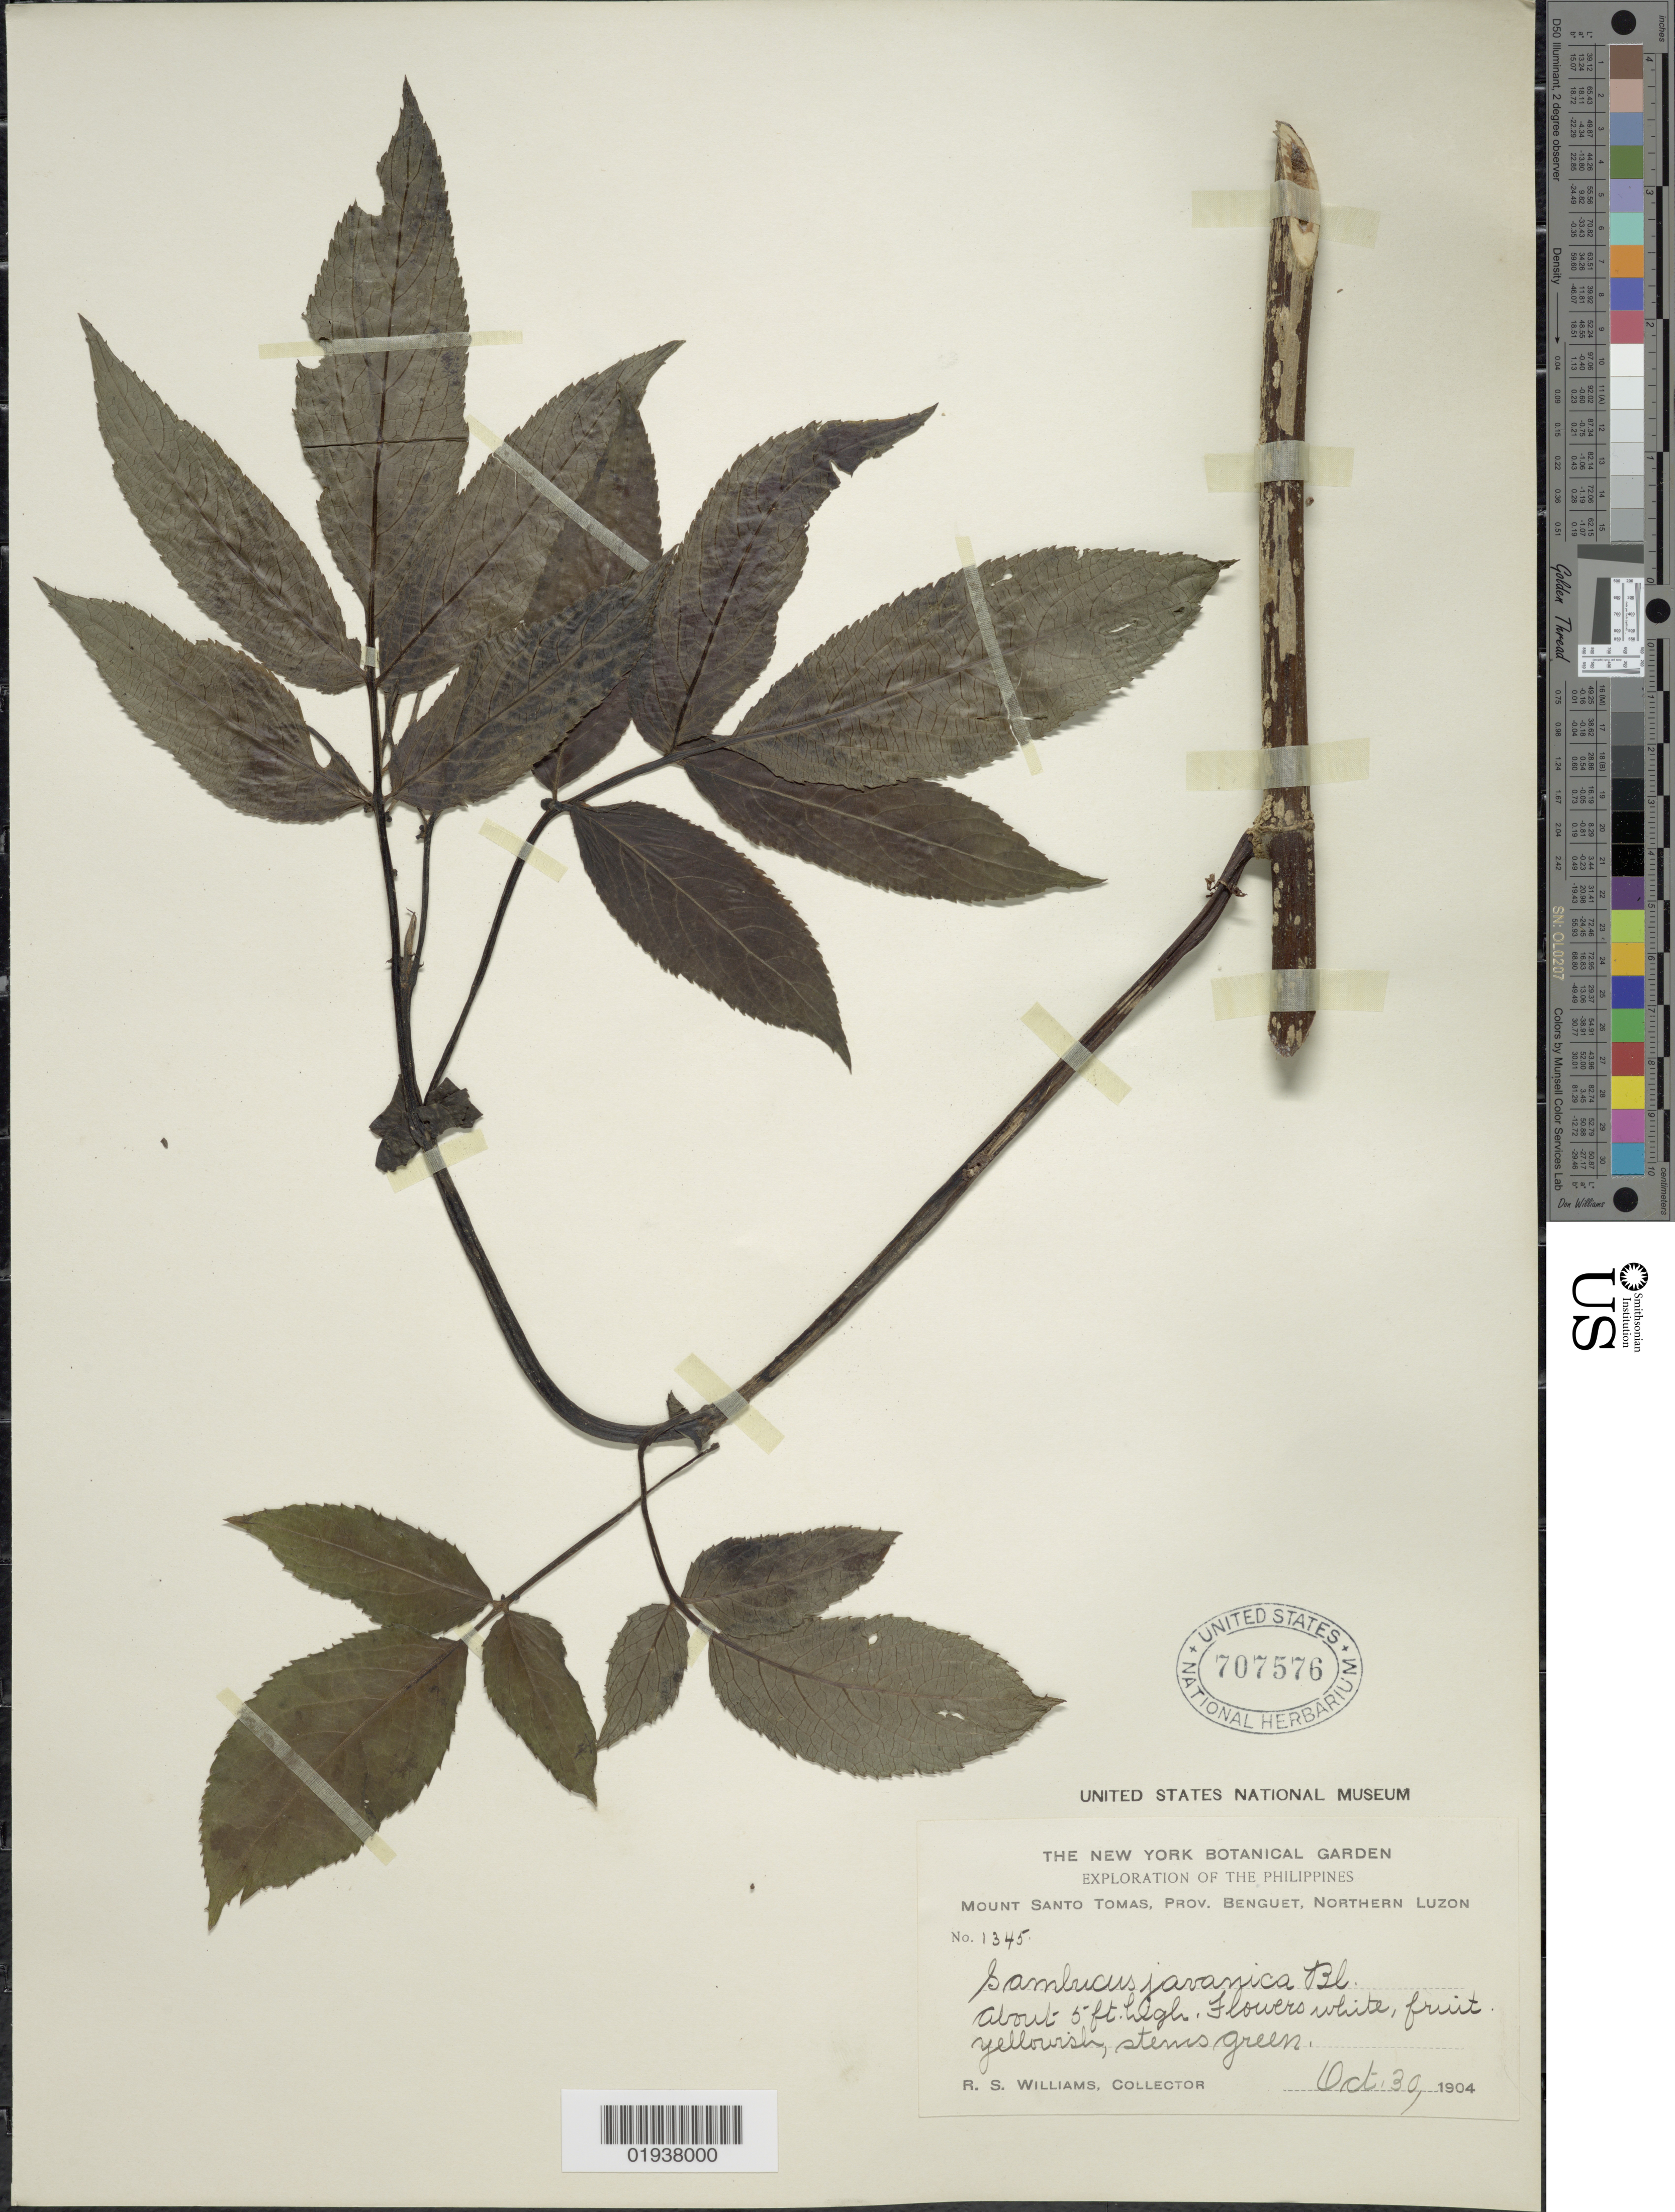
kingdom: Plantae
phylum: Tracheophyta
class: Magnoliopsida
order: Dipsacales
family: Viburnaceae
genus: Sambucus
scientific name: Sambucus javanica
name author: Blume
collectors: R. S. Williams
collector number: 1345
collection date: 1904-10-30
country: Philippines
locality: Mount Santo Tomas, Prov. Benguet, Northern Luzon.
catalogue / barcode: US 707576